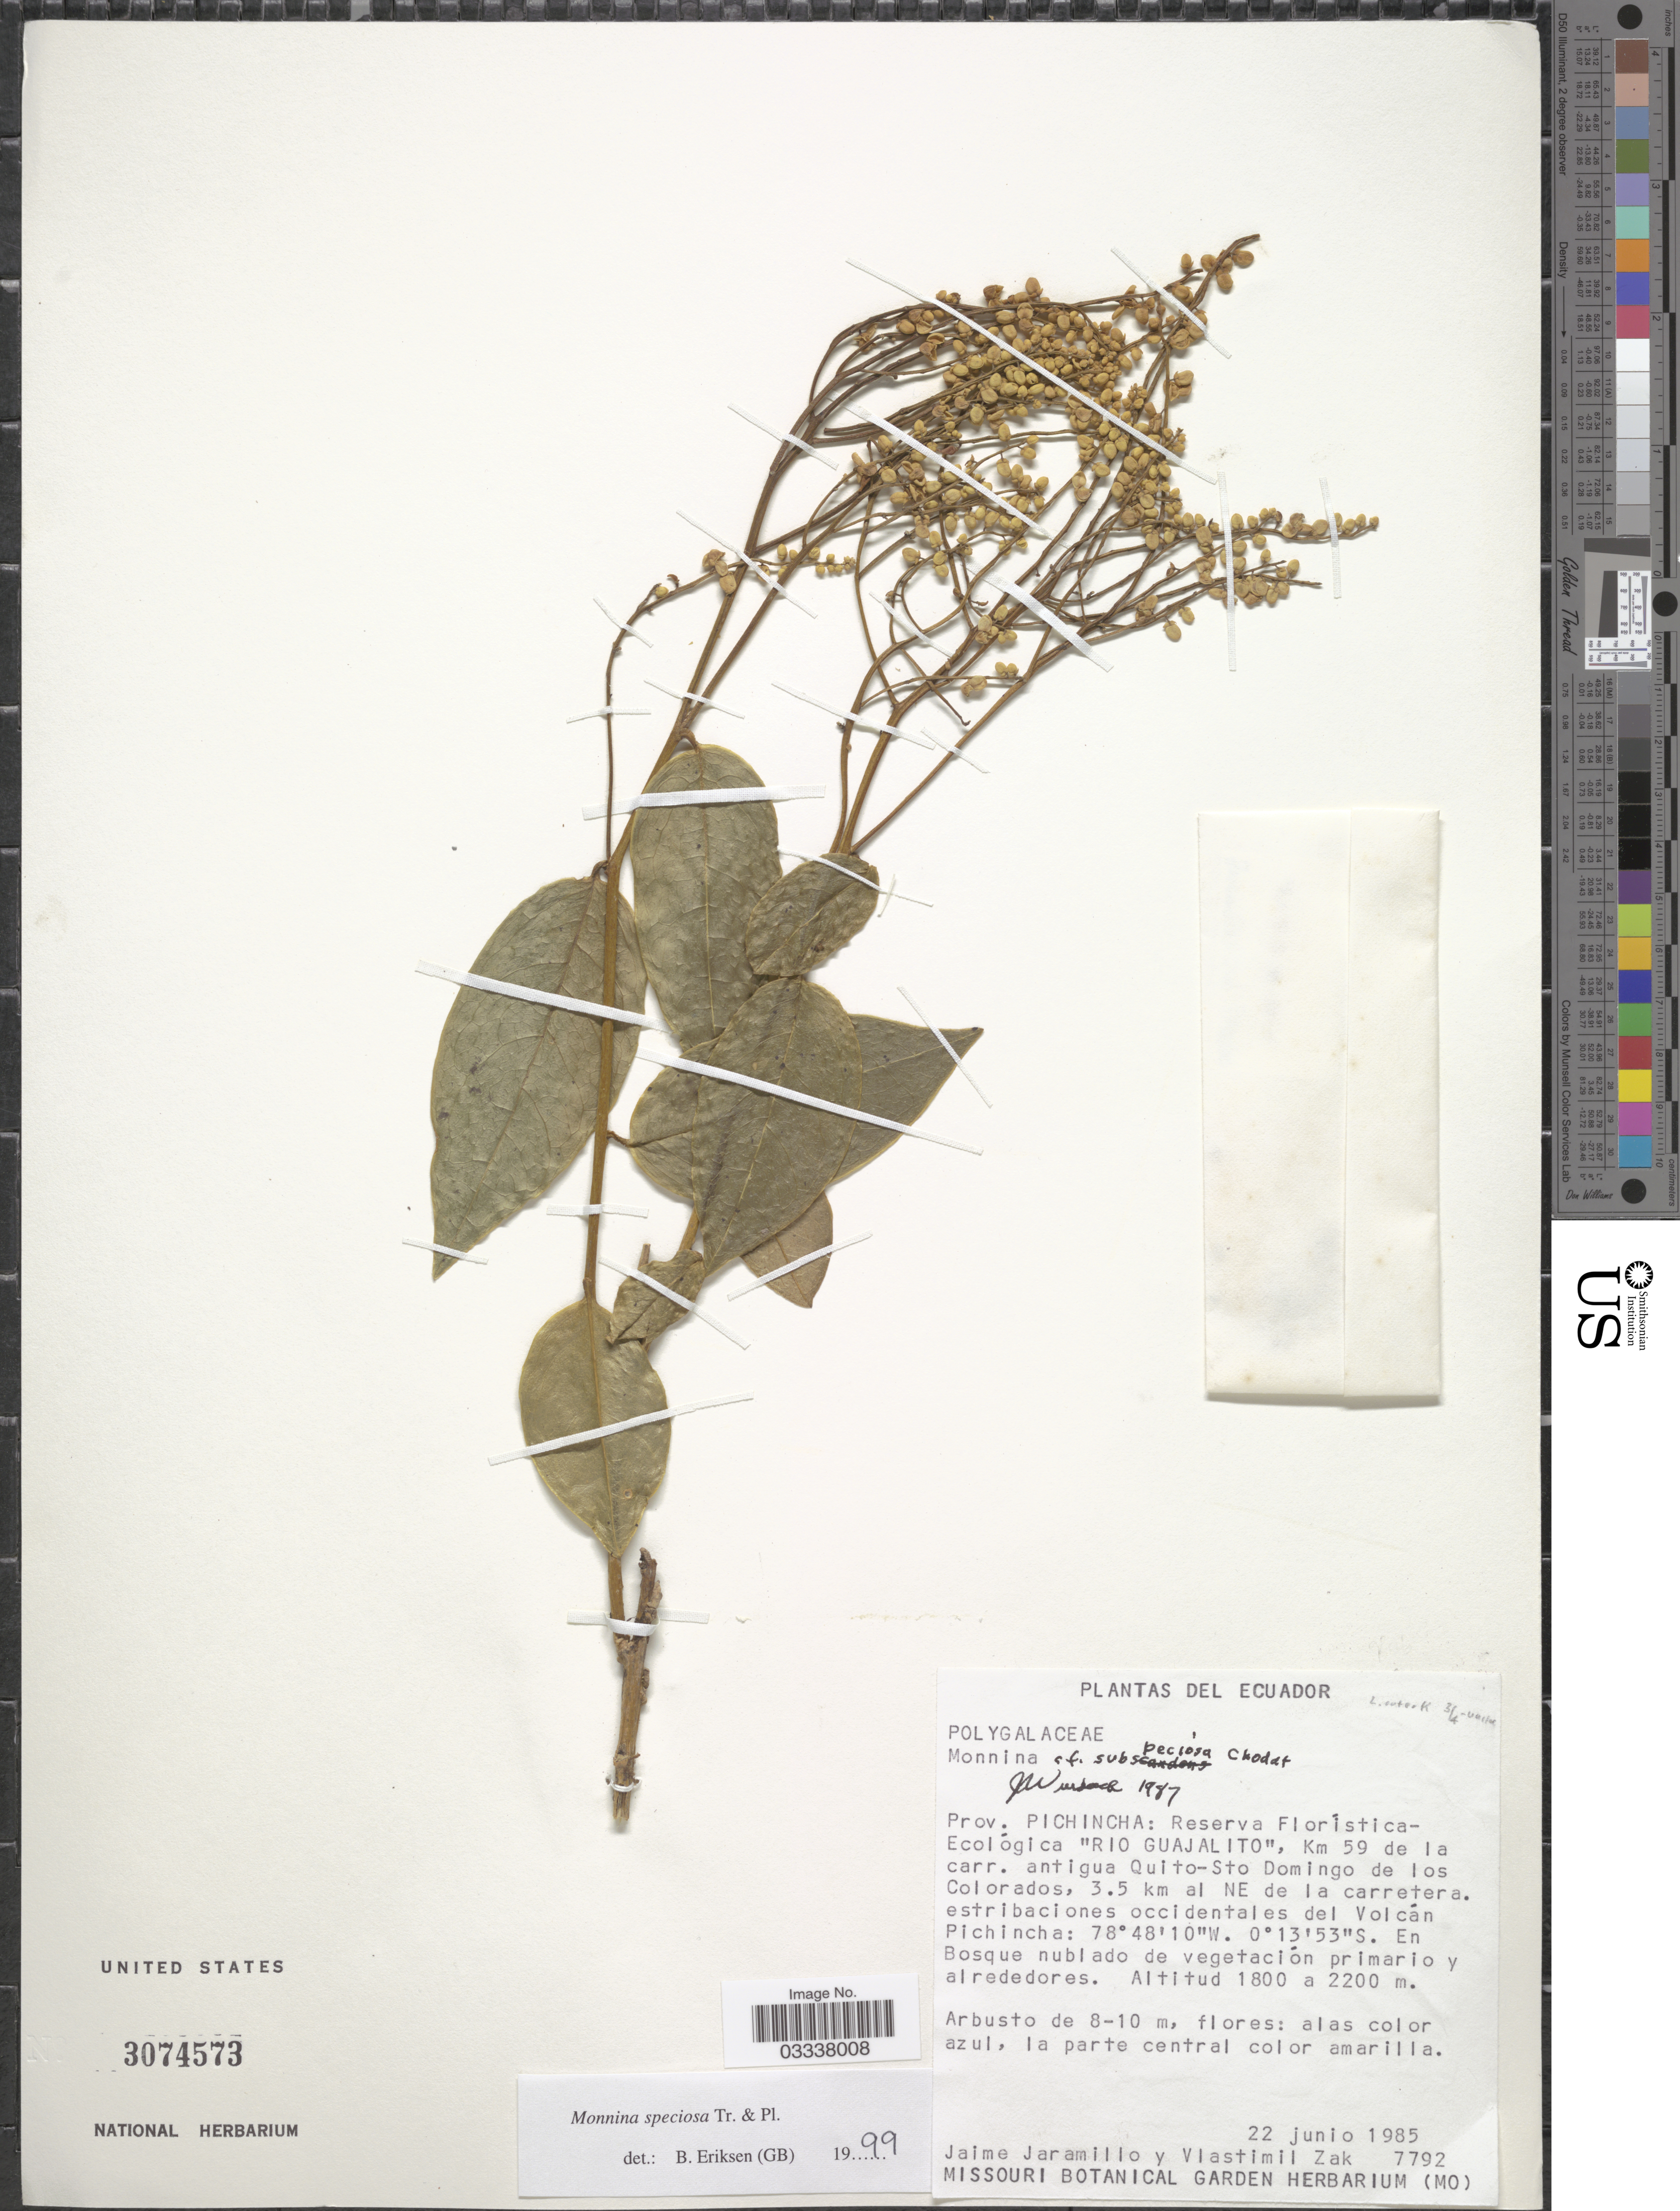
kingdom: Plantae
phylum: Tracheophyta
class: Magnoliopsida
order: Fabales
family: Polygalaceae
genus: Monnina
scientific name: Monnina speciosa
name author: Triana & Planch.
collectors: J. Jaramillo & V. Zak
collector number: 7792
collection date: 1985-06-22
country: Ecuador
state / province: Pichincha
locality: Reserva Florística-Ecológica "Rio Guajalito", Km 59 de la carr. antigua Quito-Sto Domingo de los Colorados, 3.5 km al NE de la carretera. estribaciones occidentales del Volcán Pichincha.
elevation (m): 1800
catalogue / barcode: US 3074573